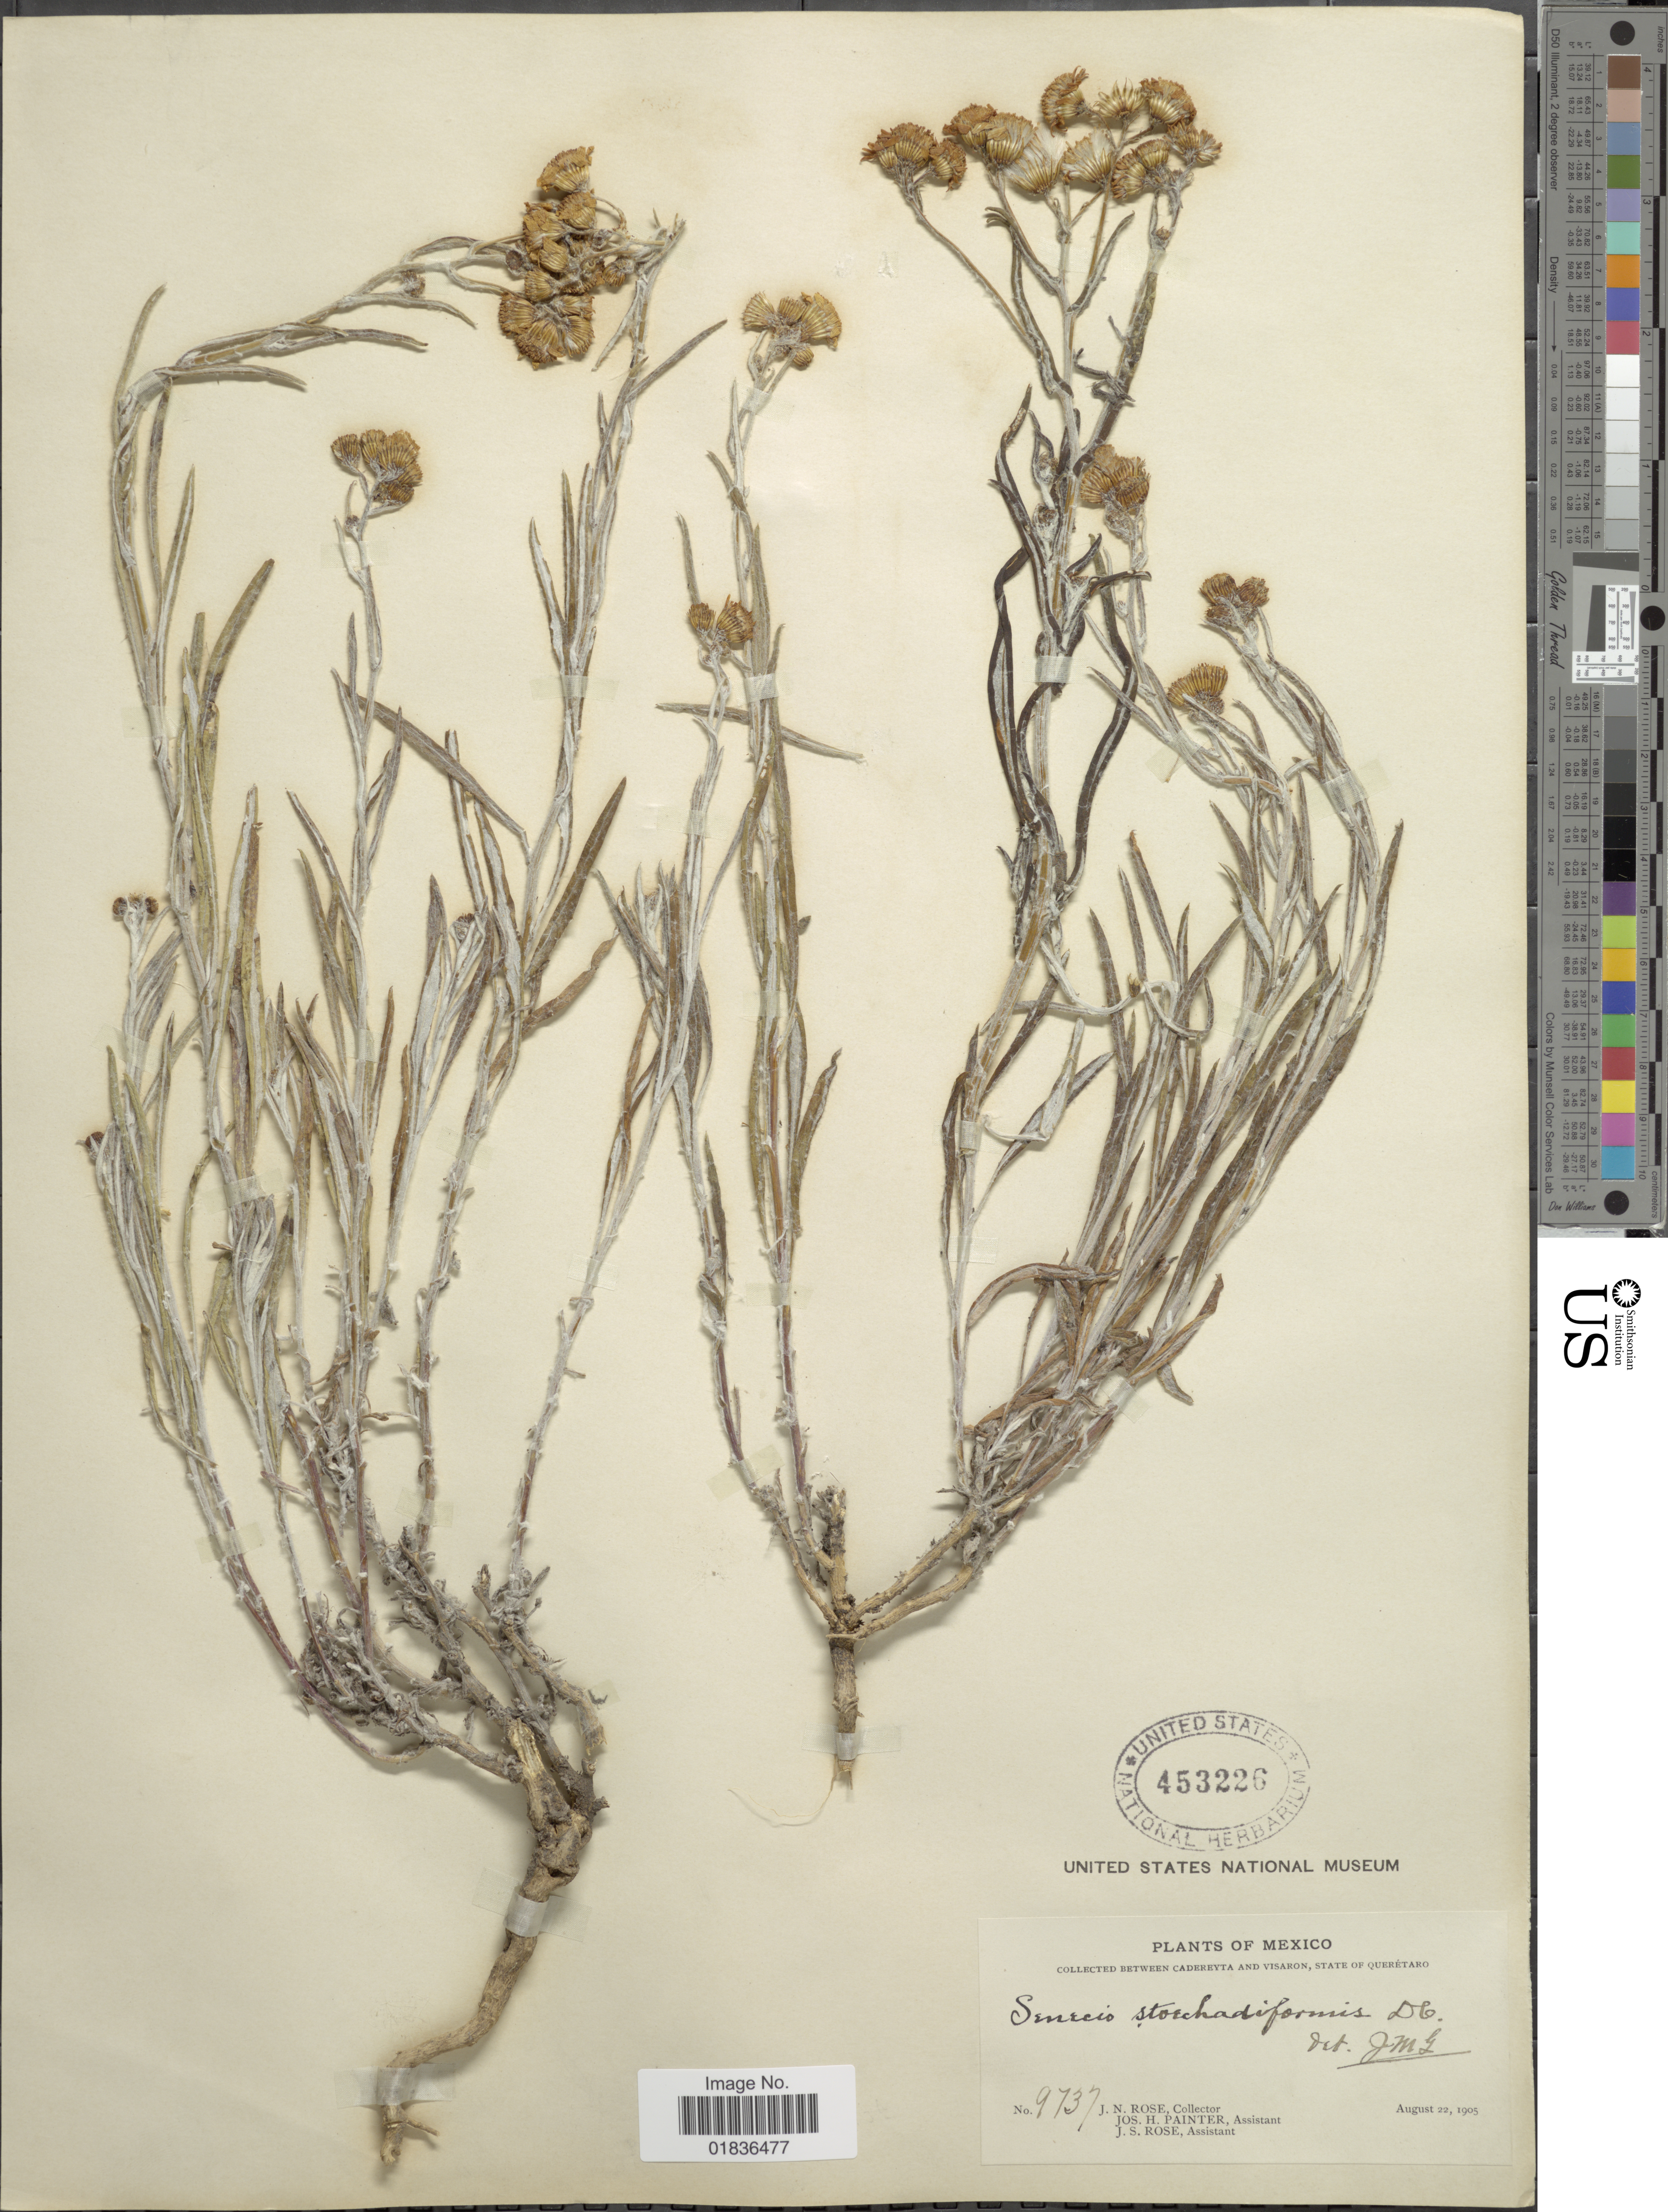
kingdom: Plantae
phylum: Tracheophyta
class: Magnoliopsida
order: Asterales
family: Asteraceae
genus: Senecio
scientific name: Senecio stoechadiformis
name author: DC.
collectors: J. N. Rose, J. H. Painter & J. S. Rose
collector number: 9737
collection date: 1905-08-22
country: Mexico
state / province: Querétaro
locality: Between Cadereyta and Visaron.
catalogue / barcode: US 453226